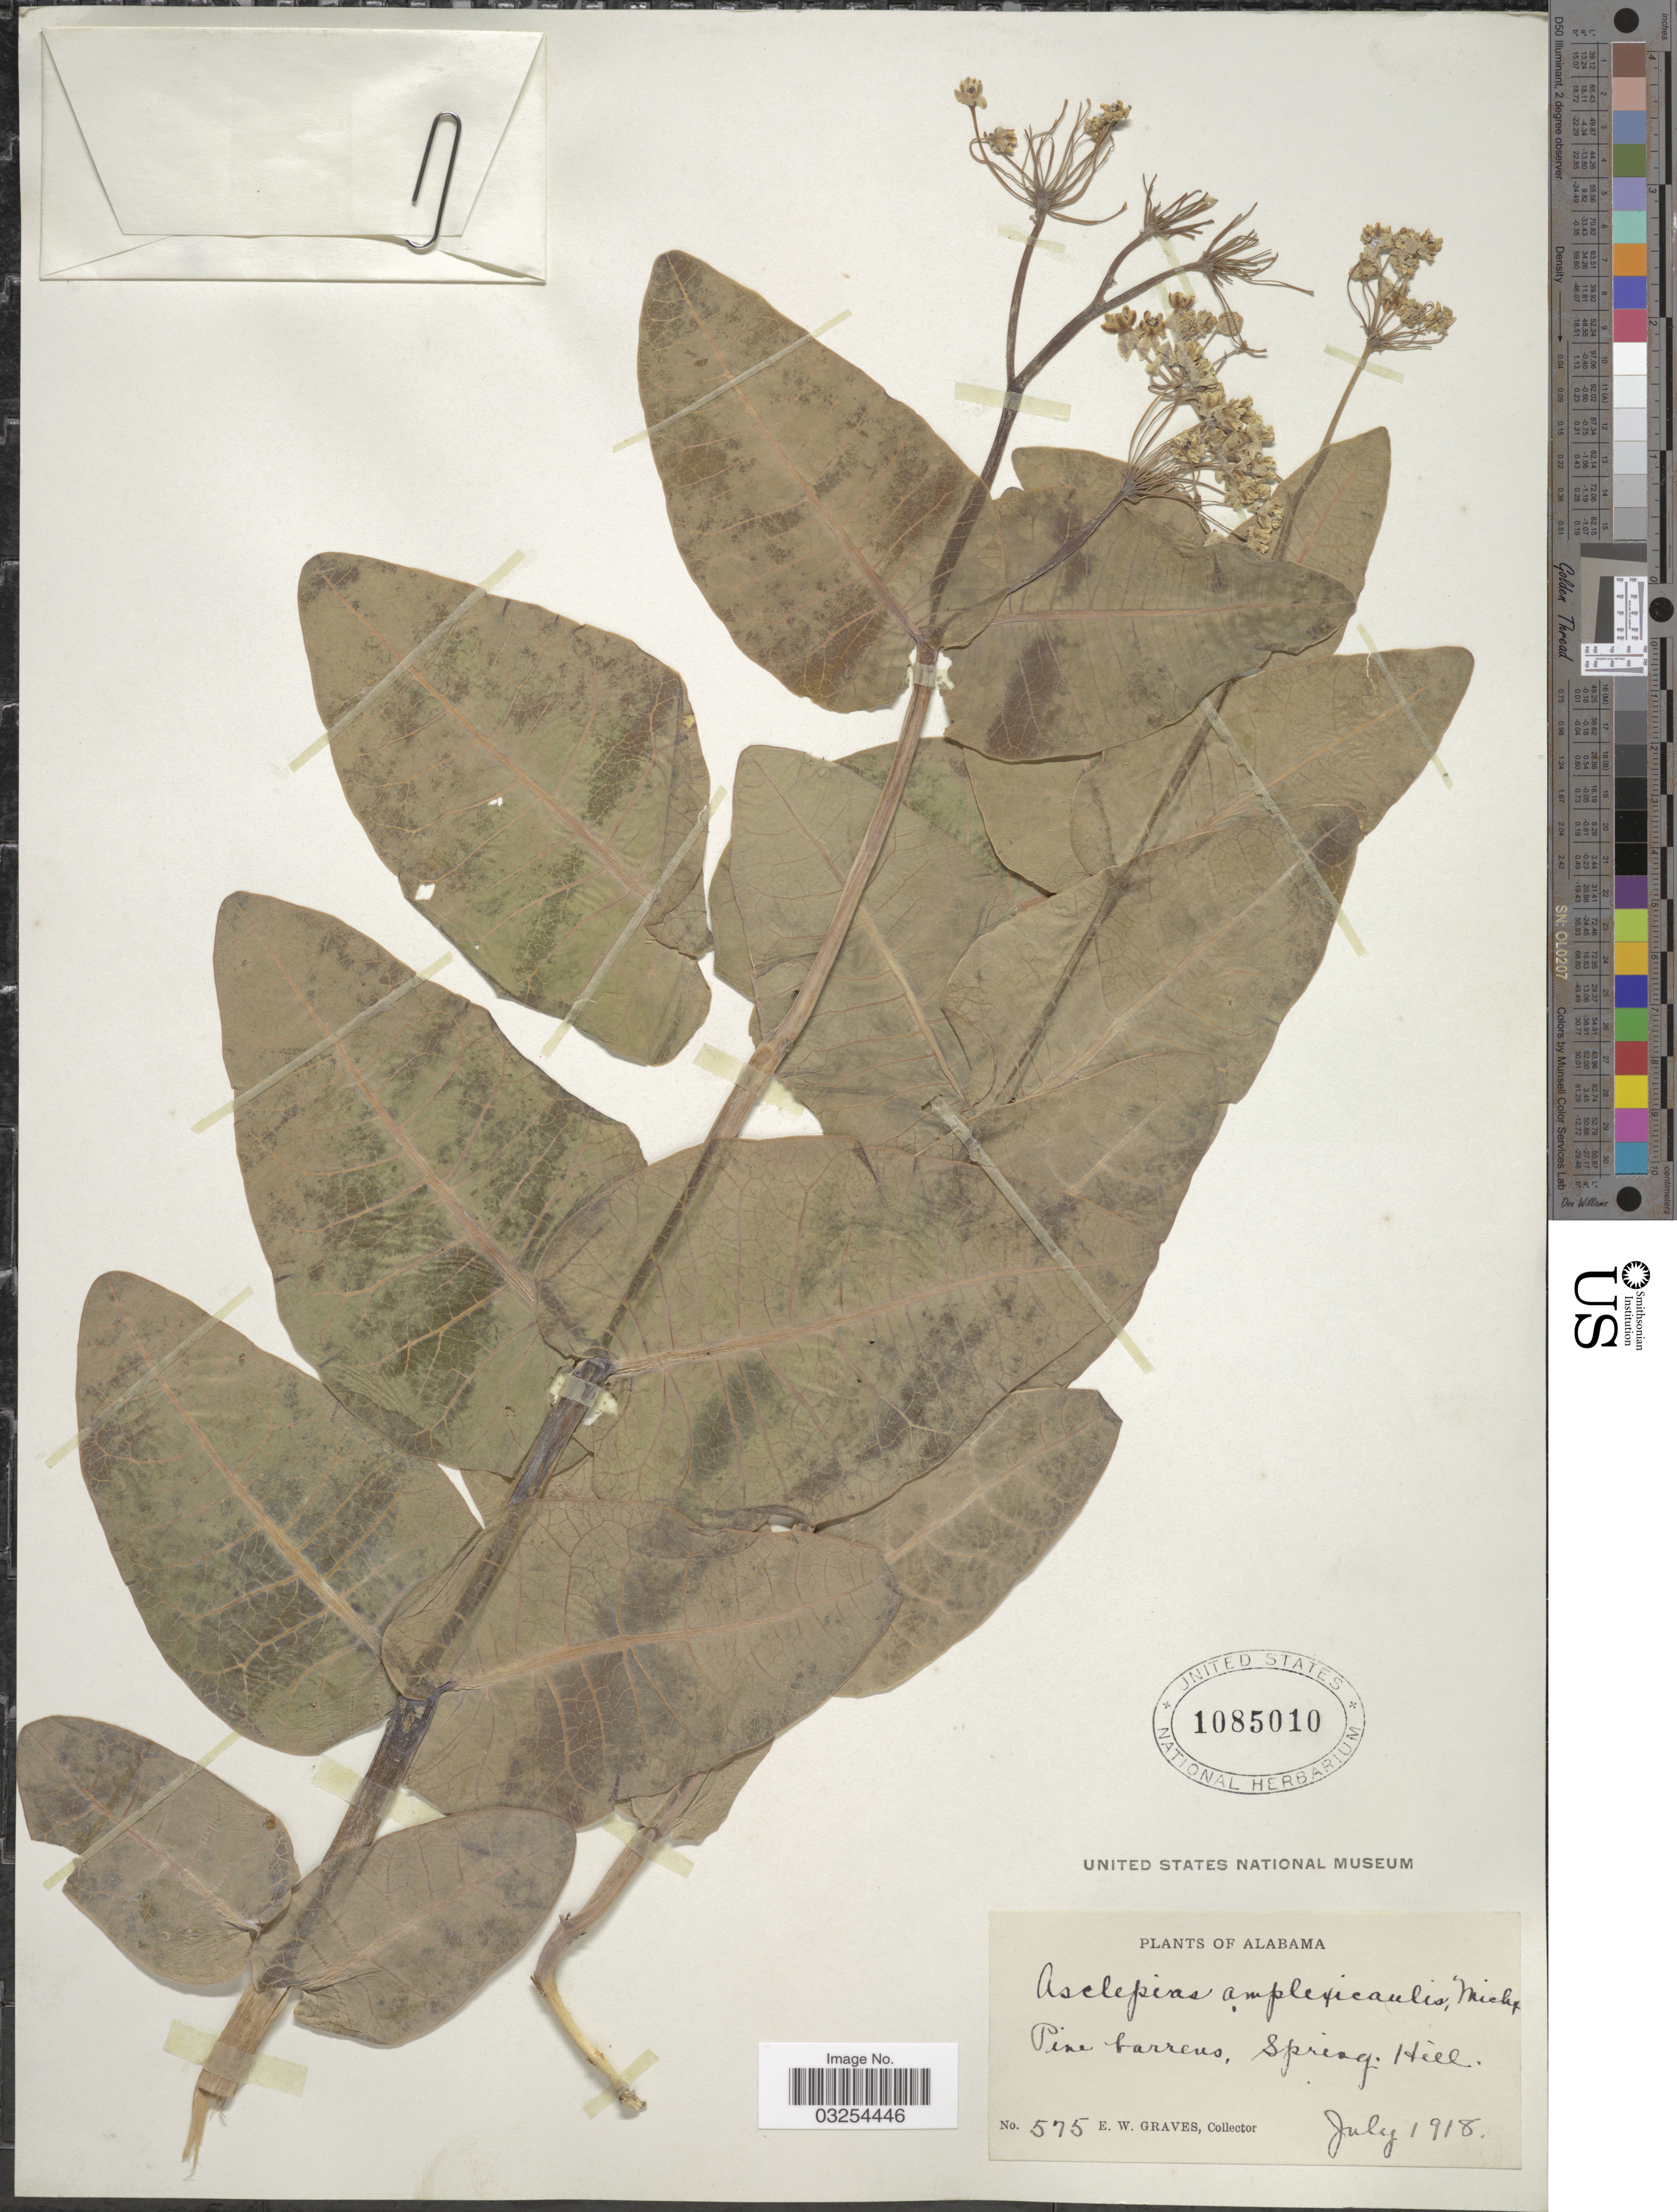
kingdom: Plantae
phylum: Tracheophyta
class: Magnoliopsida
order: Gentianales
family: Apocynaceae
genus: Asclepias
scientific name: Asclepias humistrata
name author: Walter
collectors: E. Graves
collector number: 575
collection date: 1918-07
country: United States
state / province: Alabama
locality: Pine barrens, Spring Hill.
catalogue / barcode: US 1085010